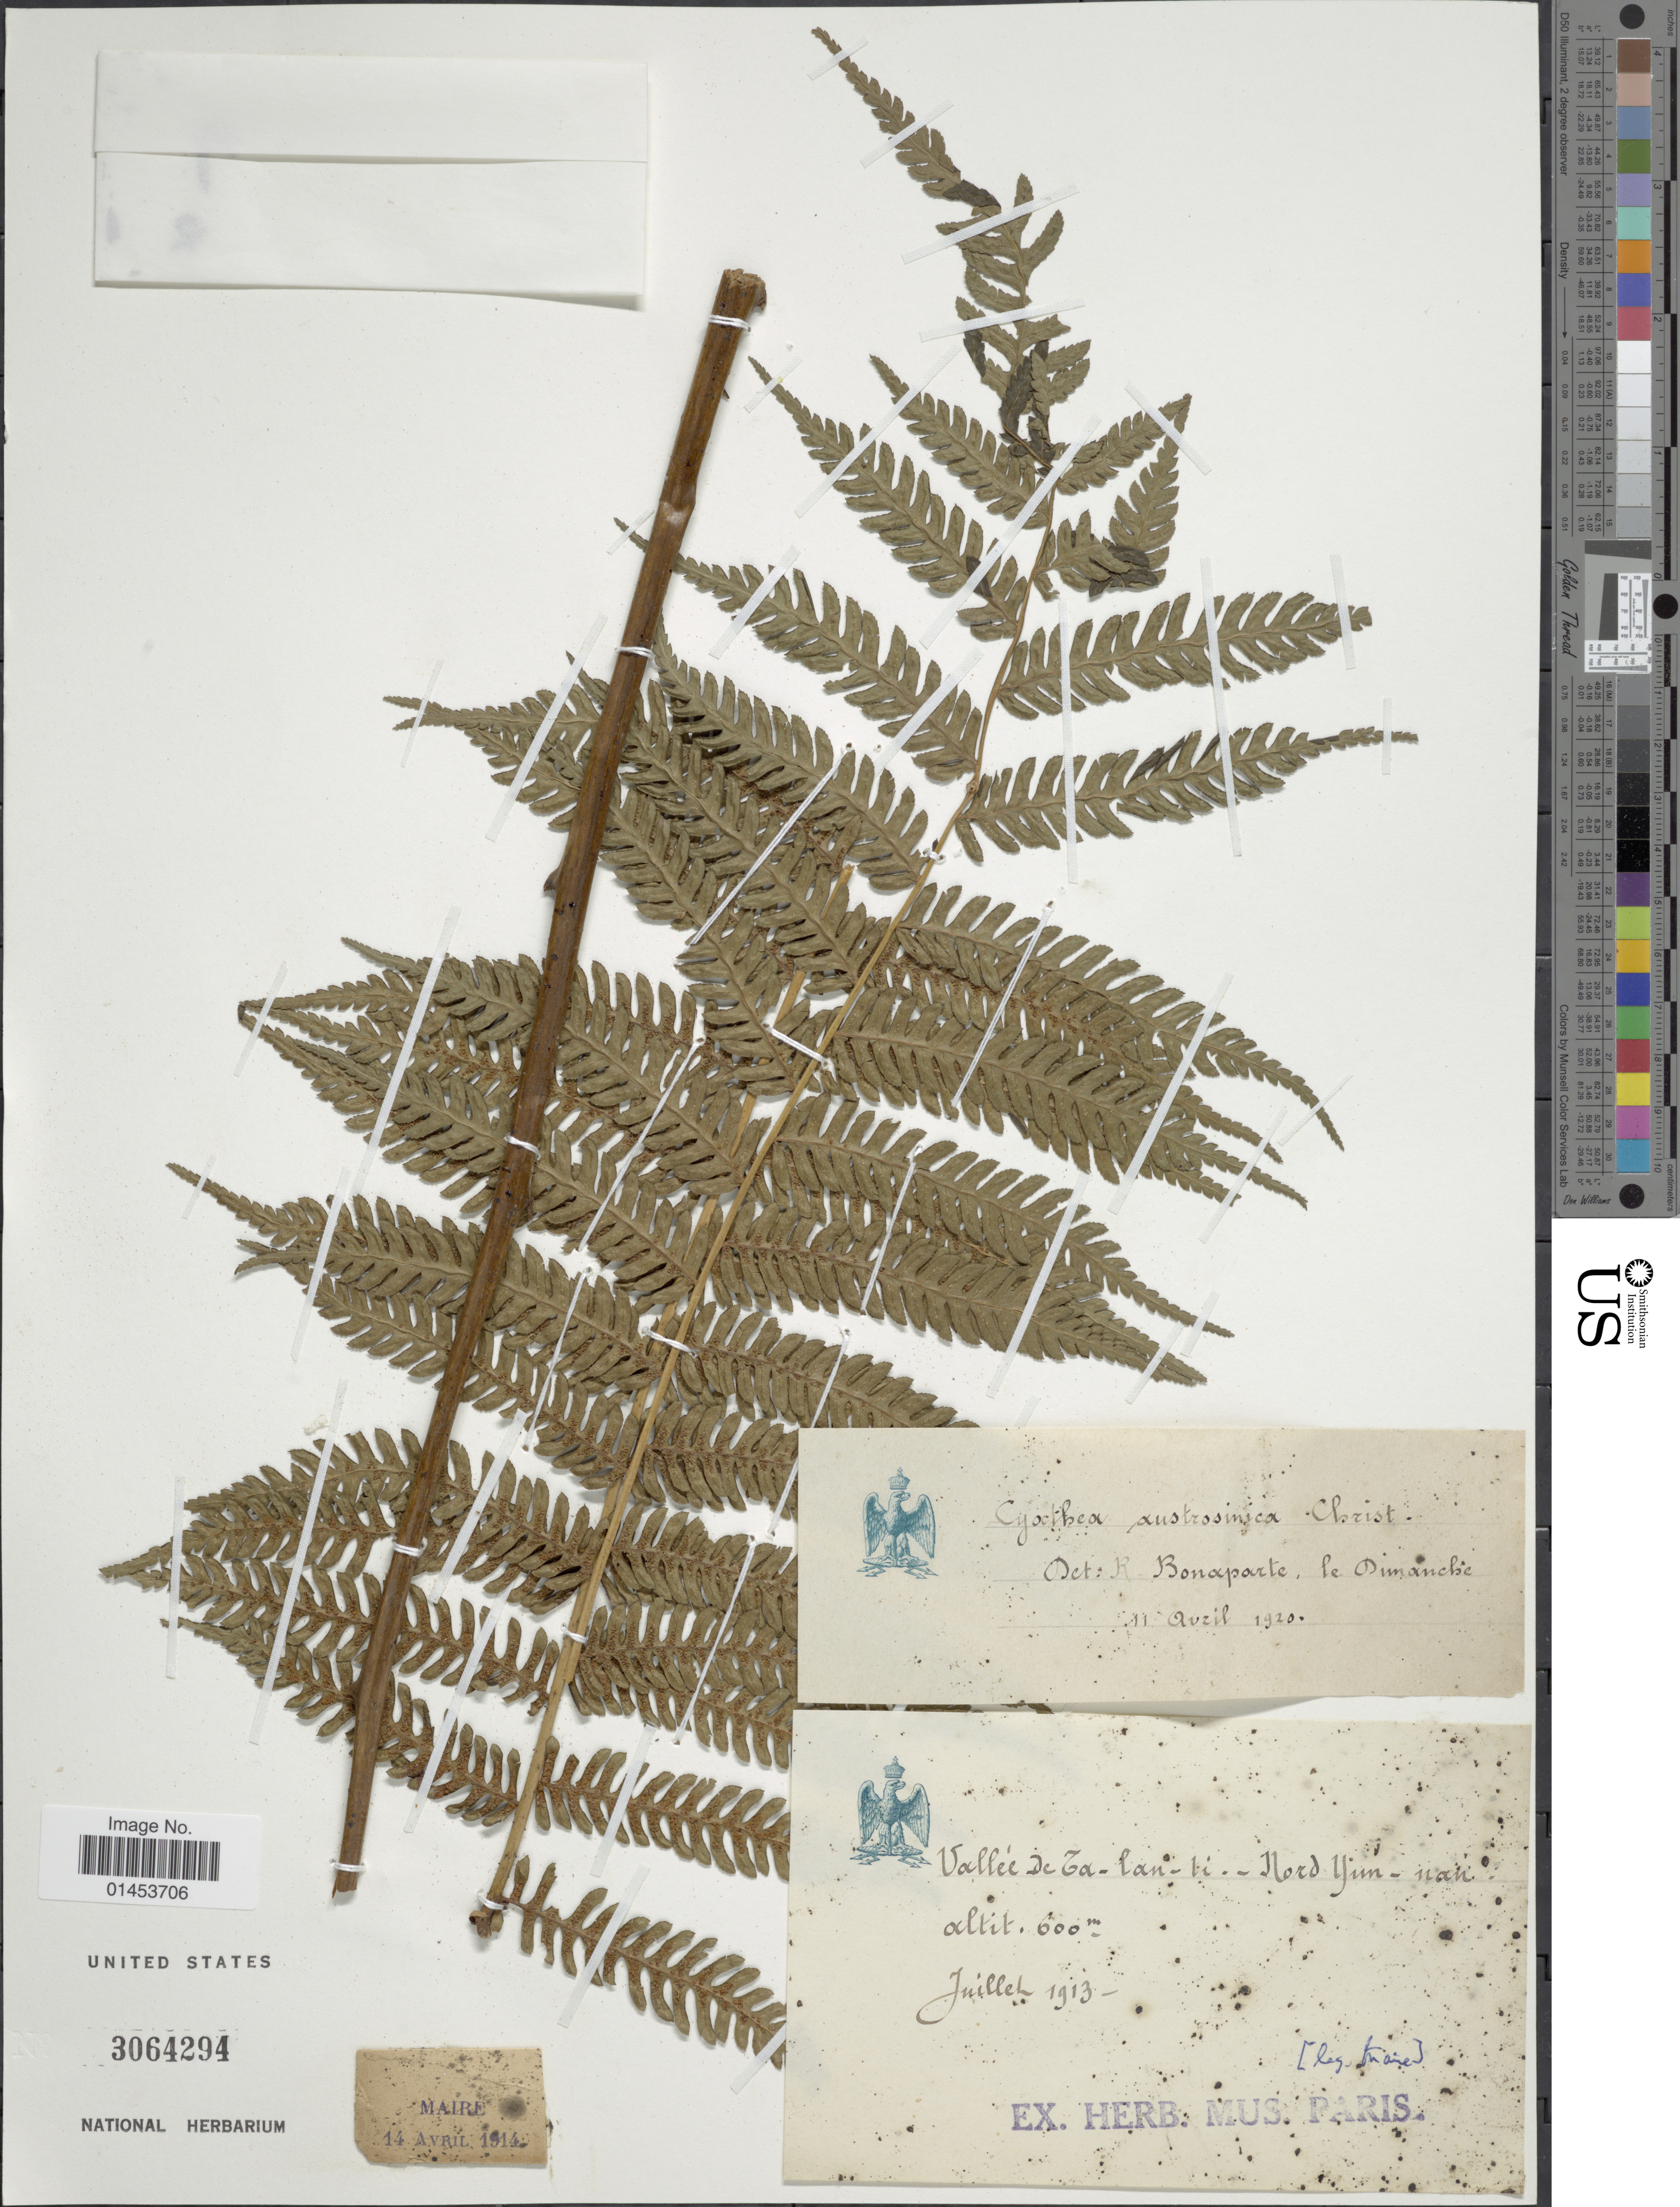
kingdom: Plantae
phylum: Tracheophyta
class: Polypodiopsida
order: Cyatheales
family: Cyatheaceae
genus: Cyathea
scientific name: Cyathea spinulosa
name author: Wall. ex Hook.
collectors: -. Marie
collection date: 1913-07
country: China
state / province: Yunnan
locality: Vallée de Ta-lan-Nord Yun-nan [interpreted]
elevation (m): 600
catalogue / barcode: US 3064294